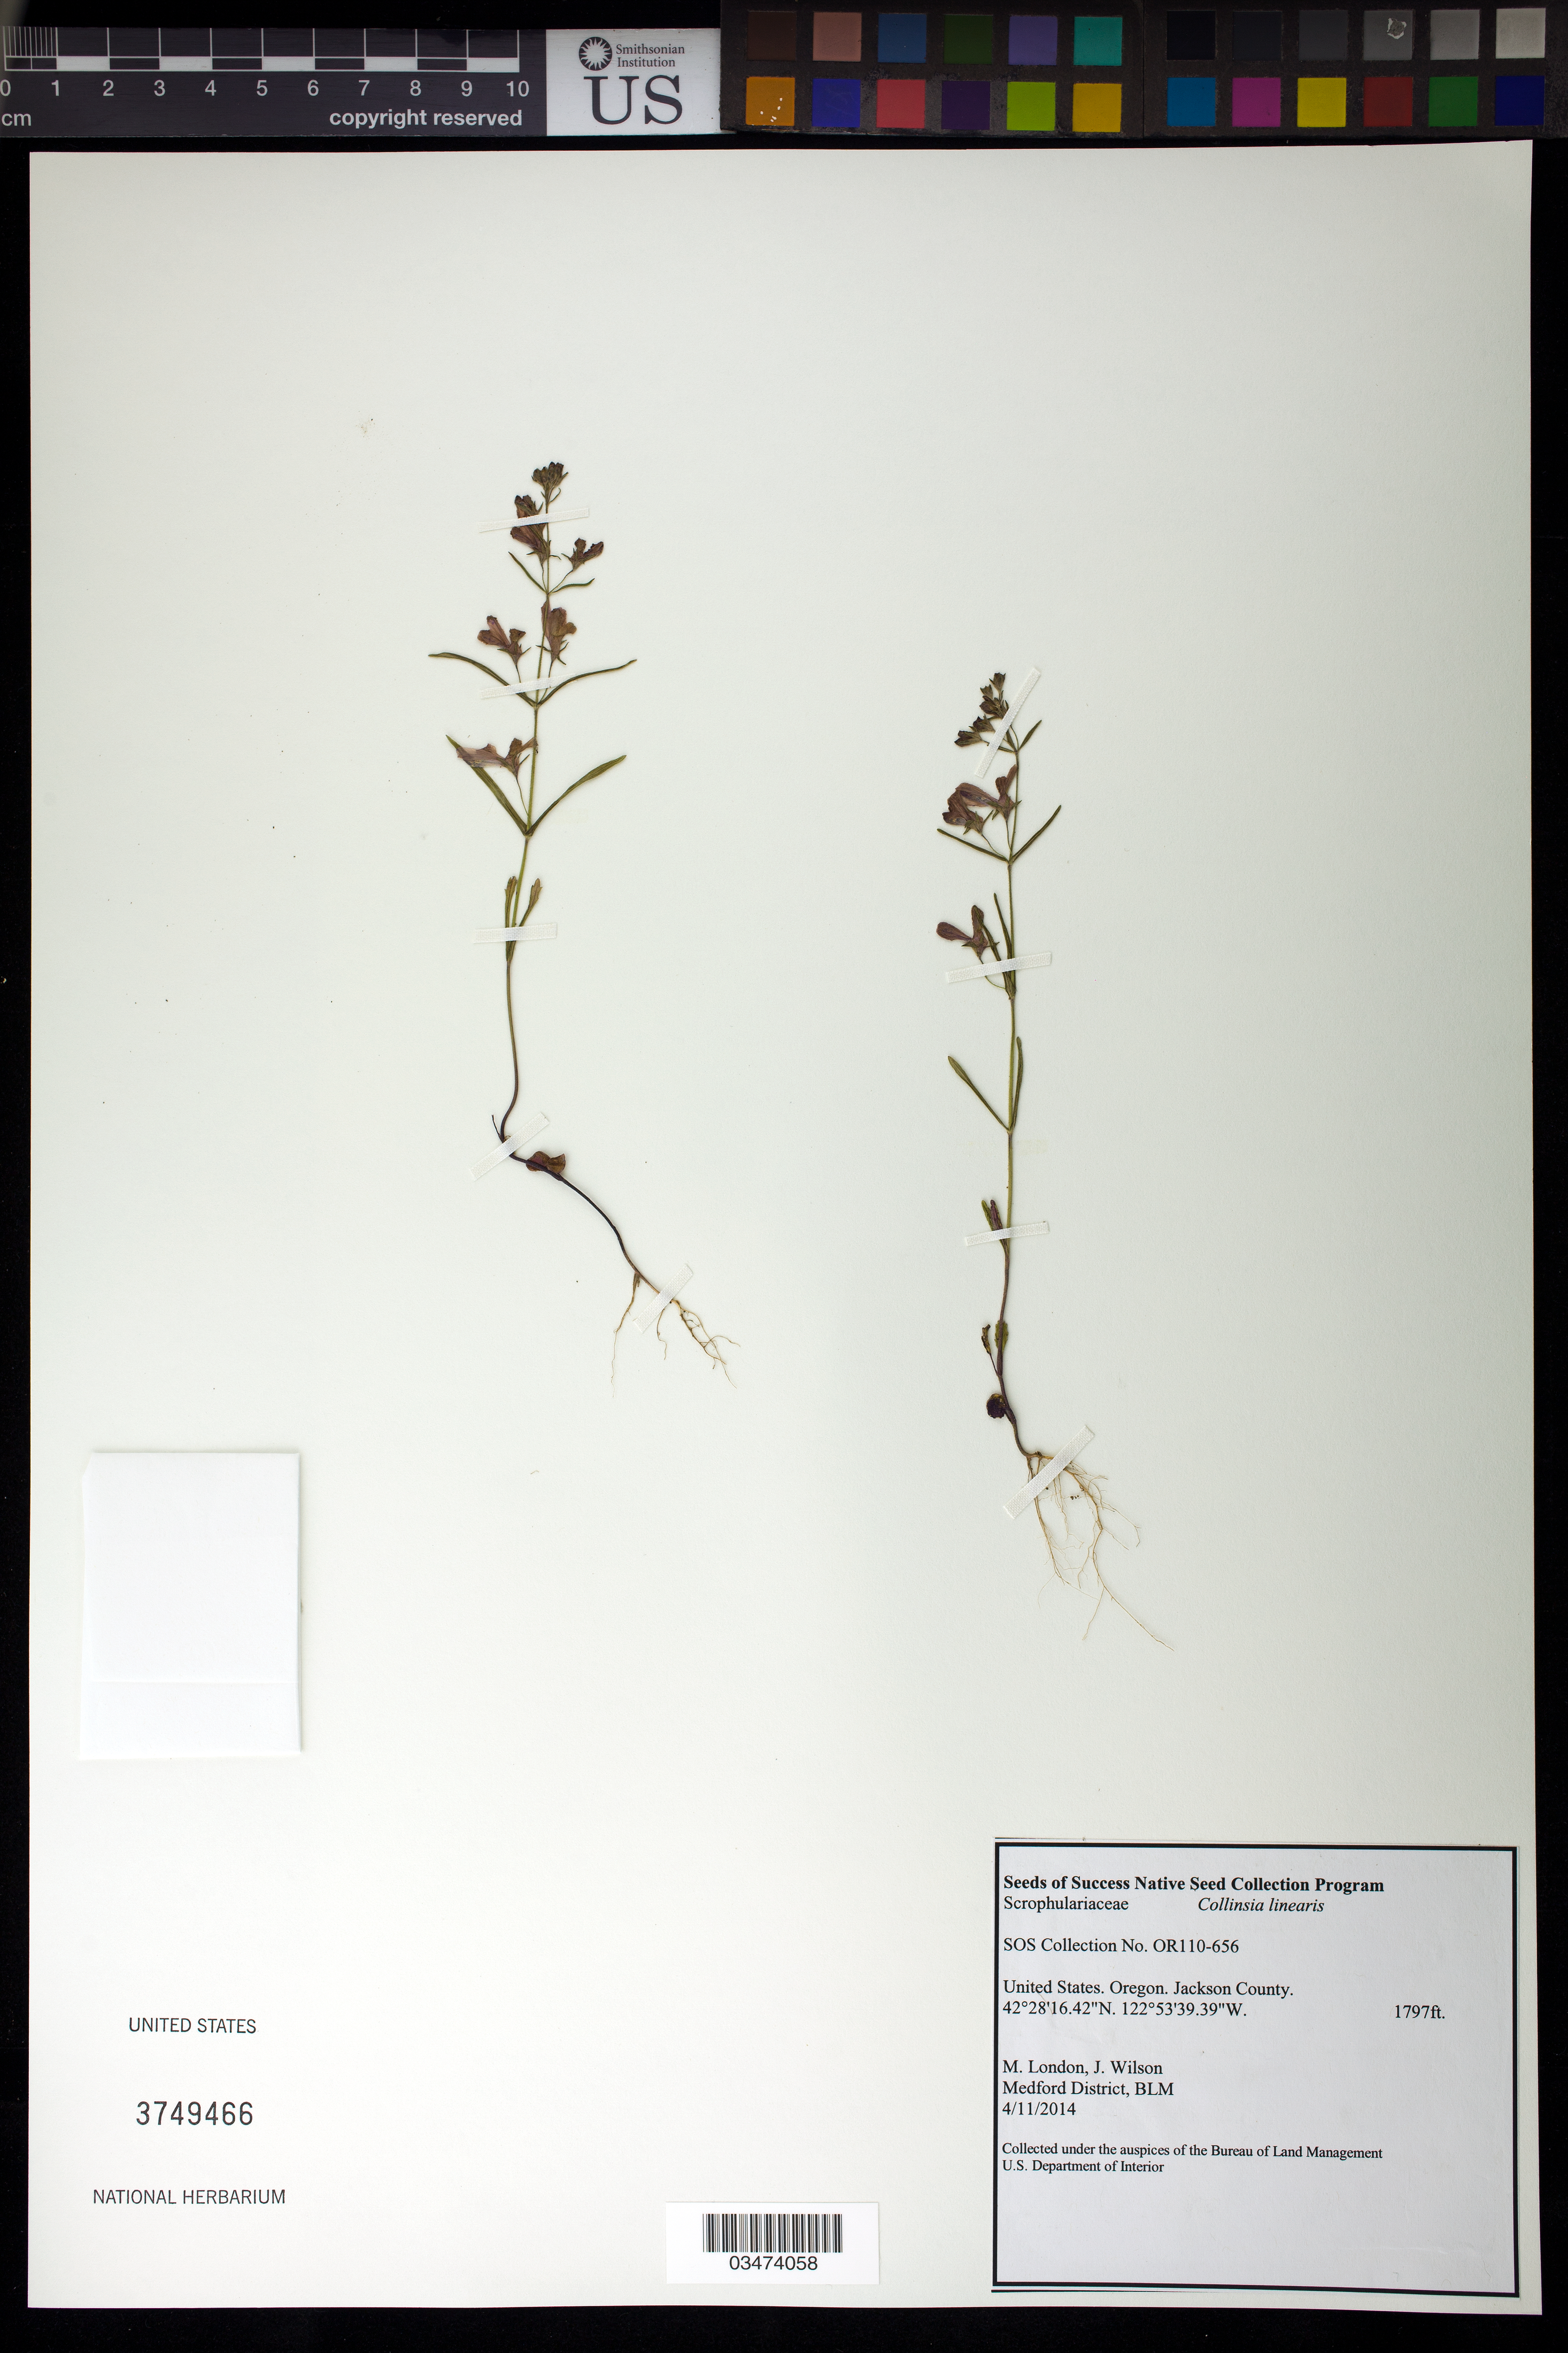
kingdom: Plantae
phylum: Tracheophyta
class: Magnoliopsida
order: Lamiales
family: Plantaginaceae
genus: Collinsia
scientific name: Collinsia linearis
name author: A. Gray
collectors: M. London & J. Wilson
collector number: OR110-656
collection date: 2014-04-11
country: United States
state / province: Oregon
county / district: Jackson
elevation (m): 548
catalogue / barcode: US 3749466